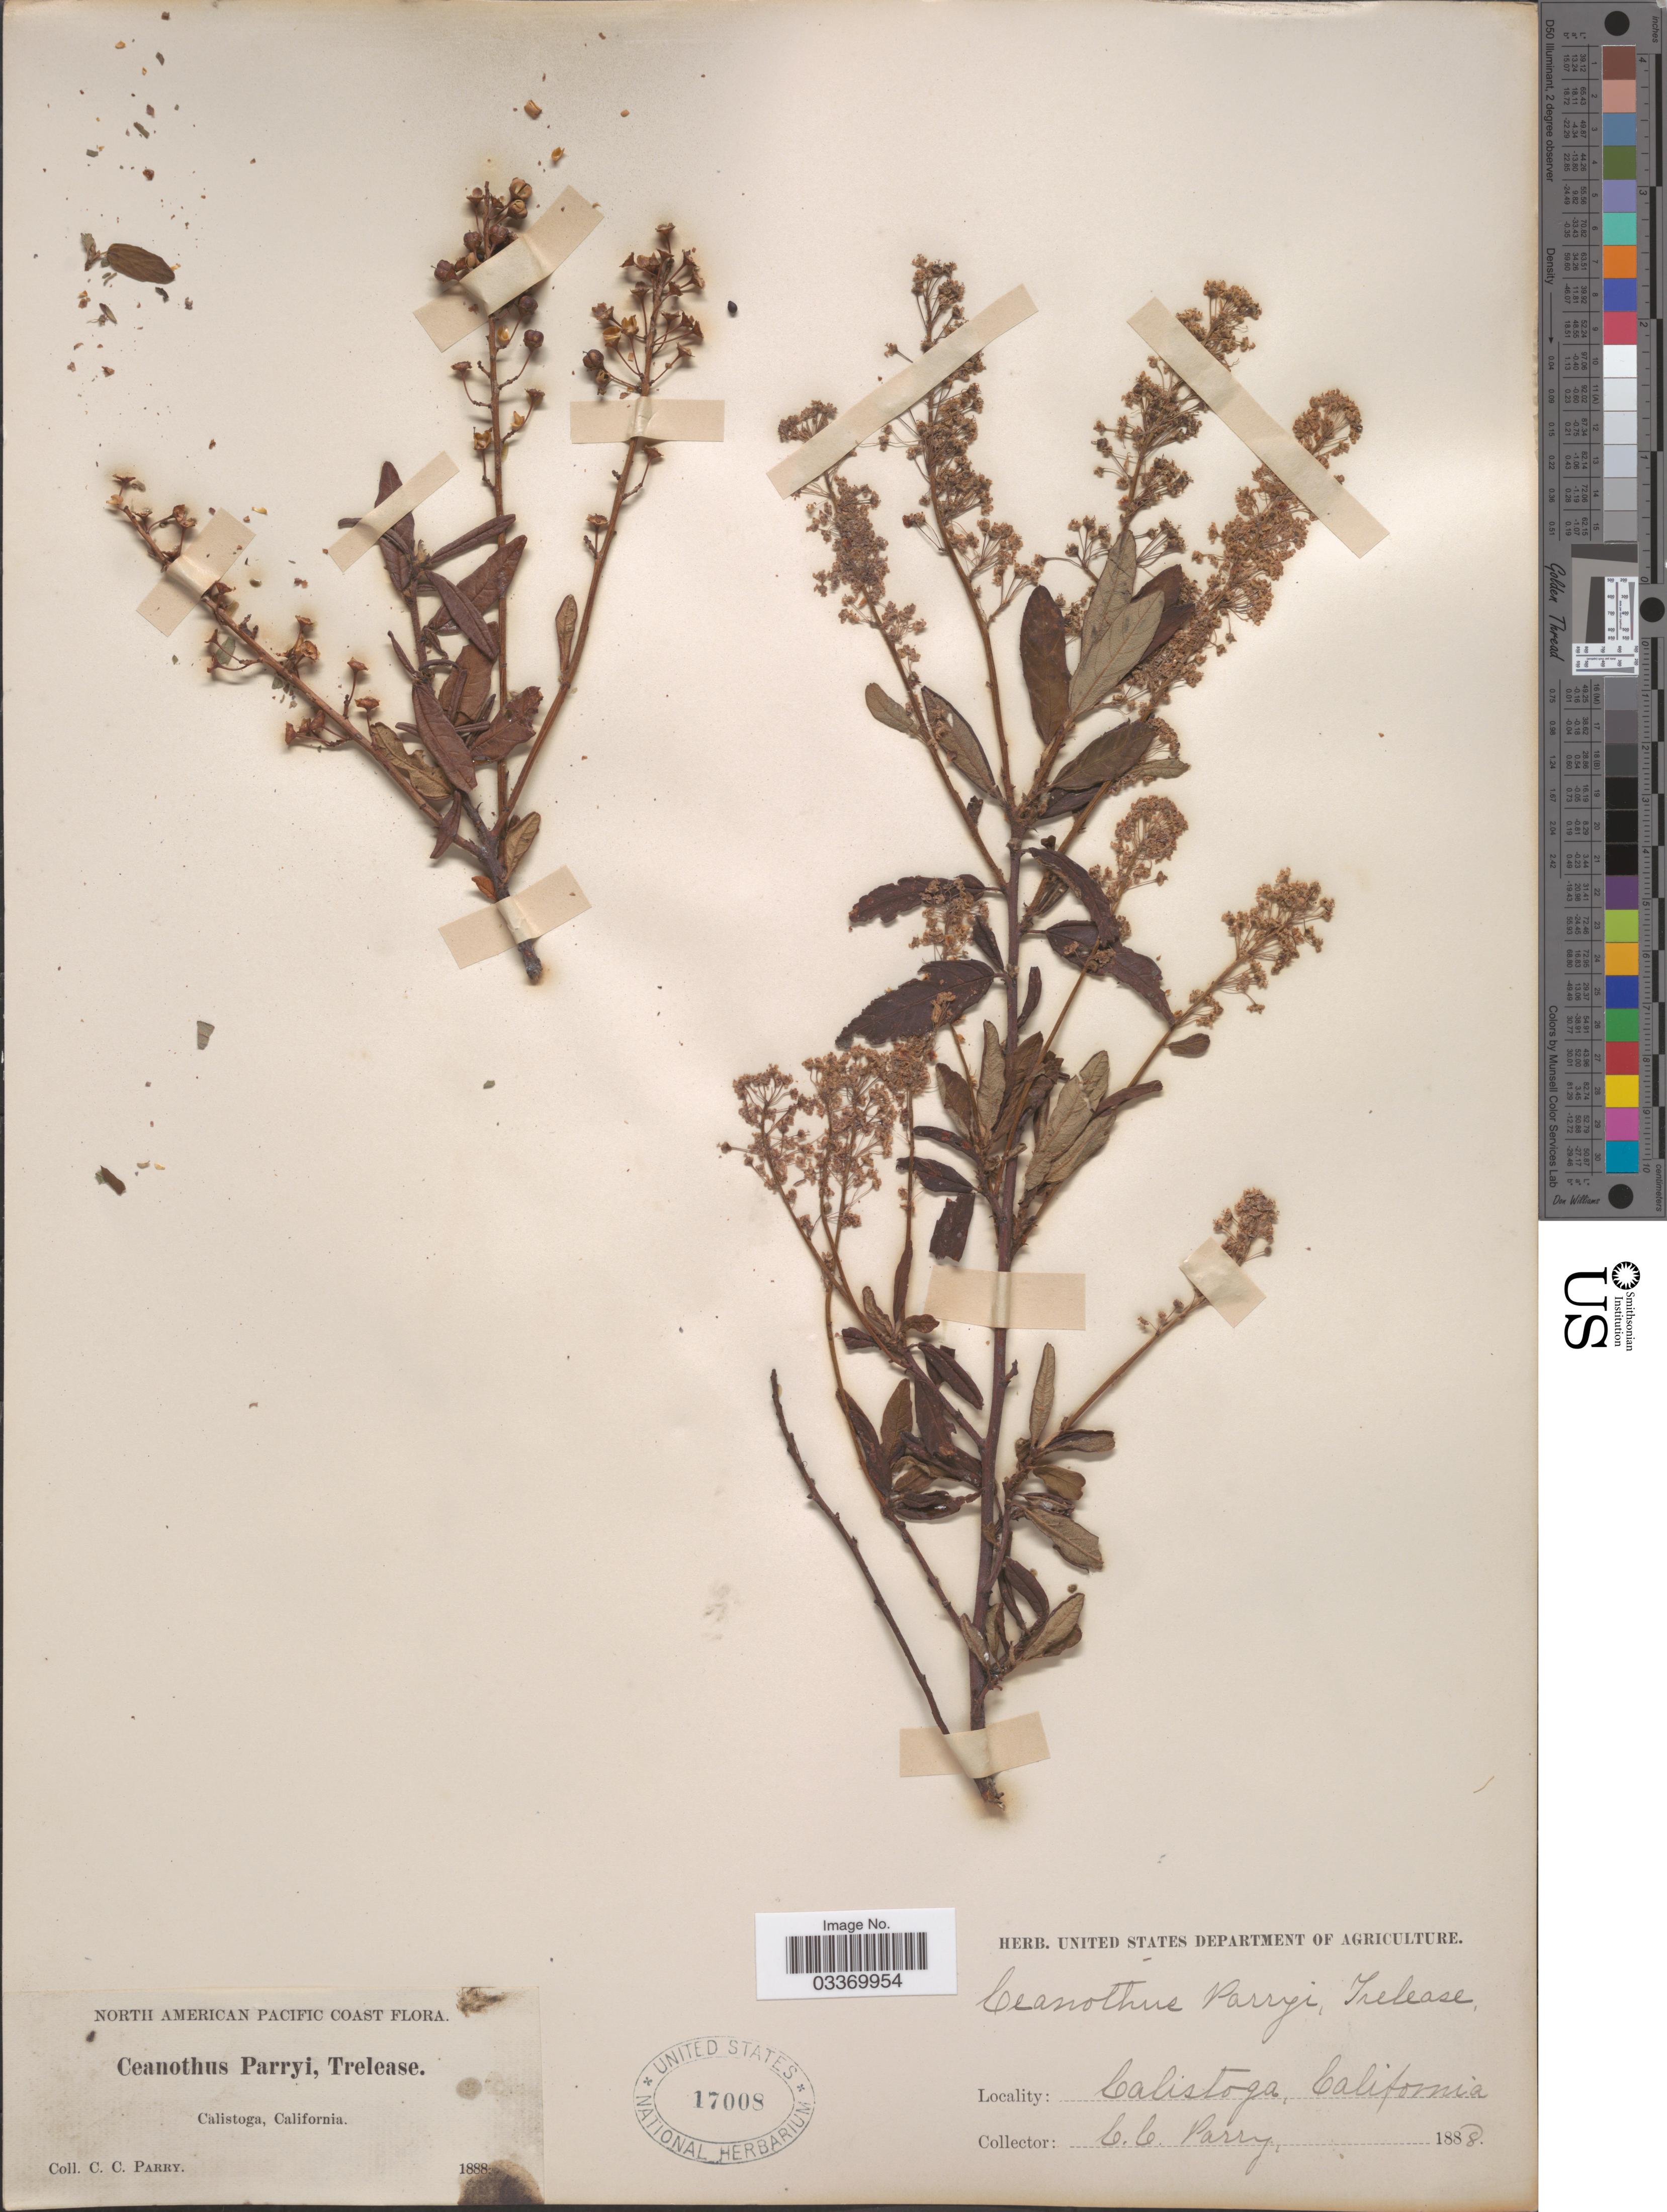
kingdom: Plantae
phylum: Tracheophyta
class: Magnoliopsida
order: Rosales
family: Rhamnaceae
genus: Ceanothus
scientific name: Ceanothus parryi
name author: Trel.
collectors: C. C. Parry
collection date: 1888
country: United States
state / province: California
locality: North American Pacific Coast. Calistoga.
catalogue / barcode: US 17008